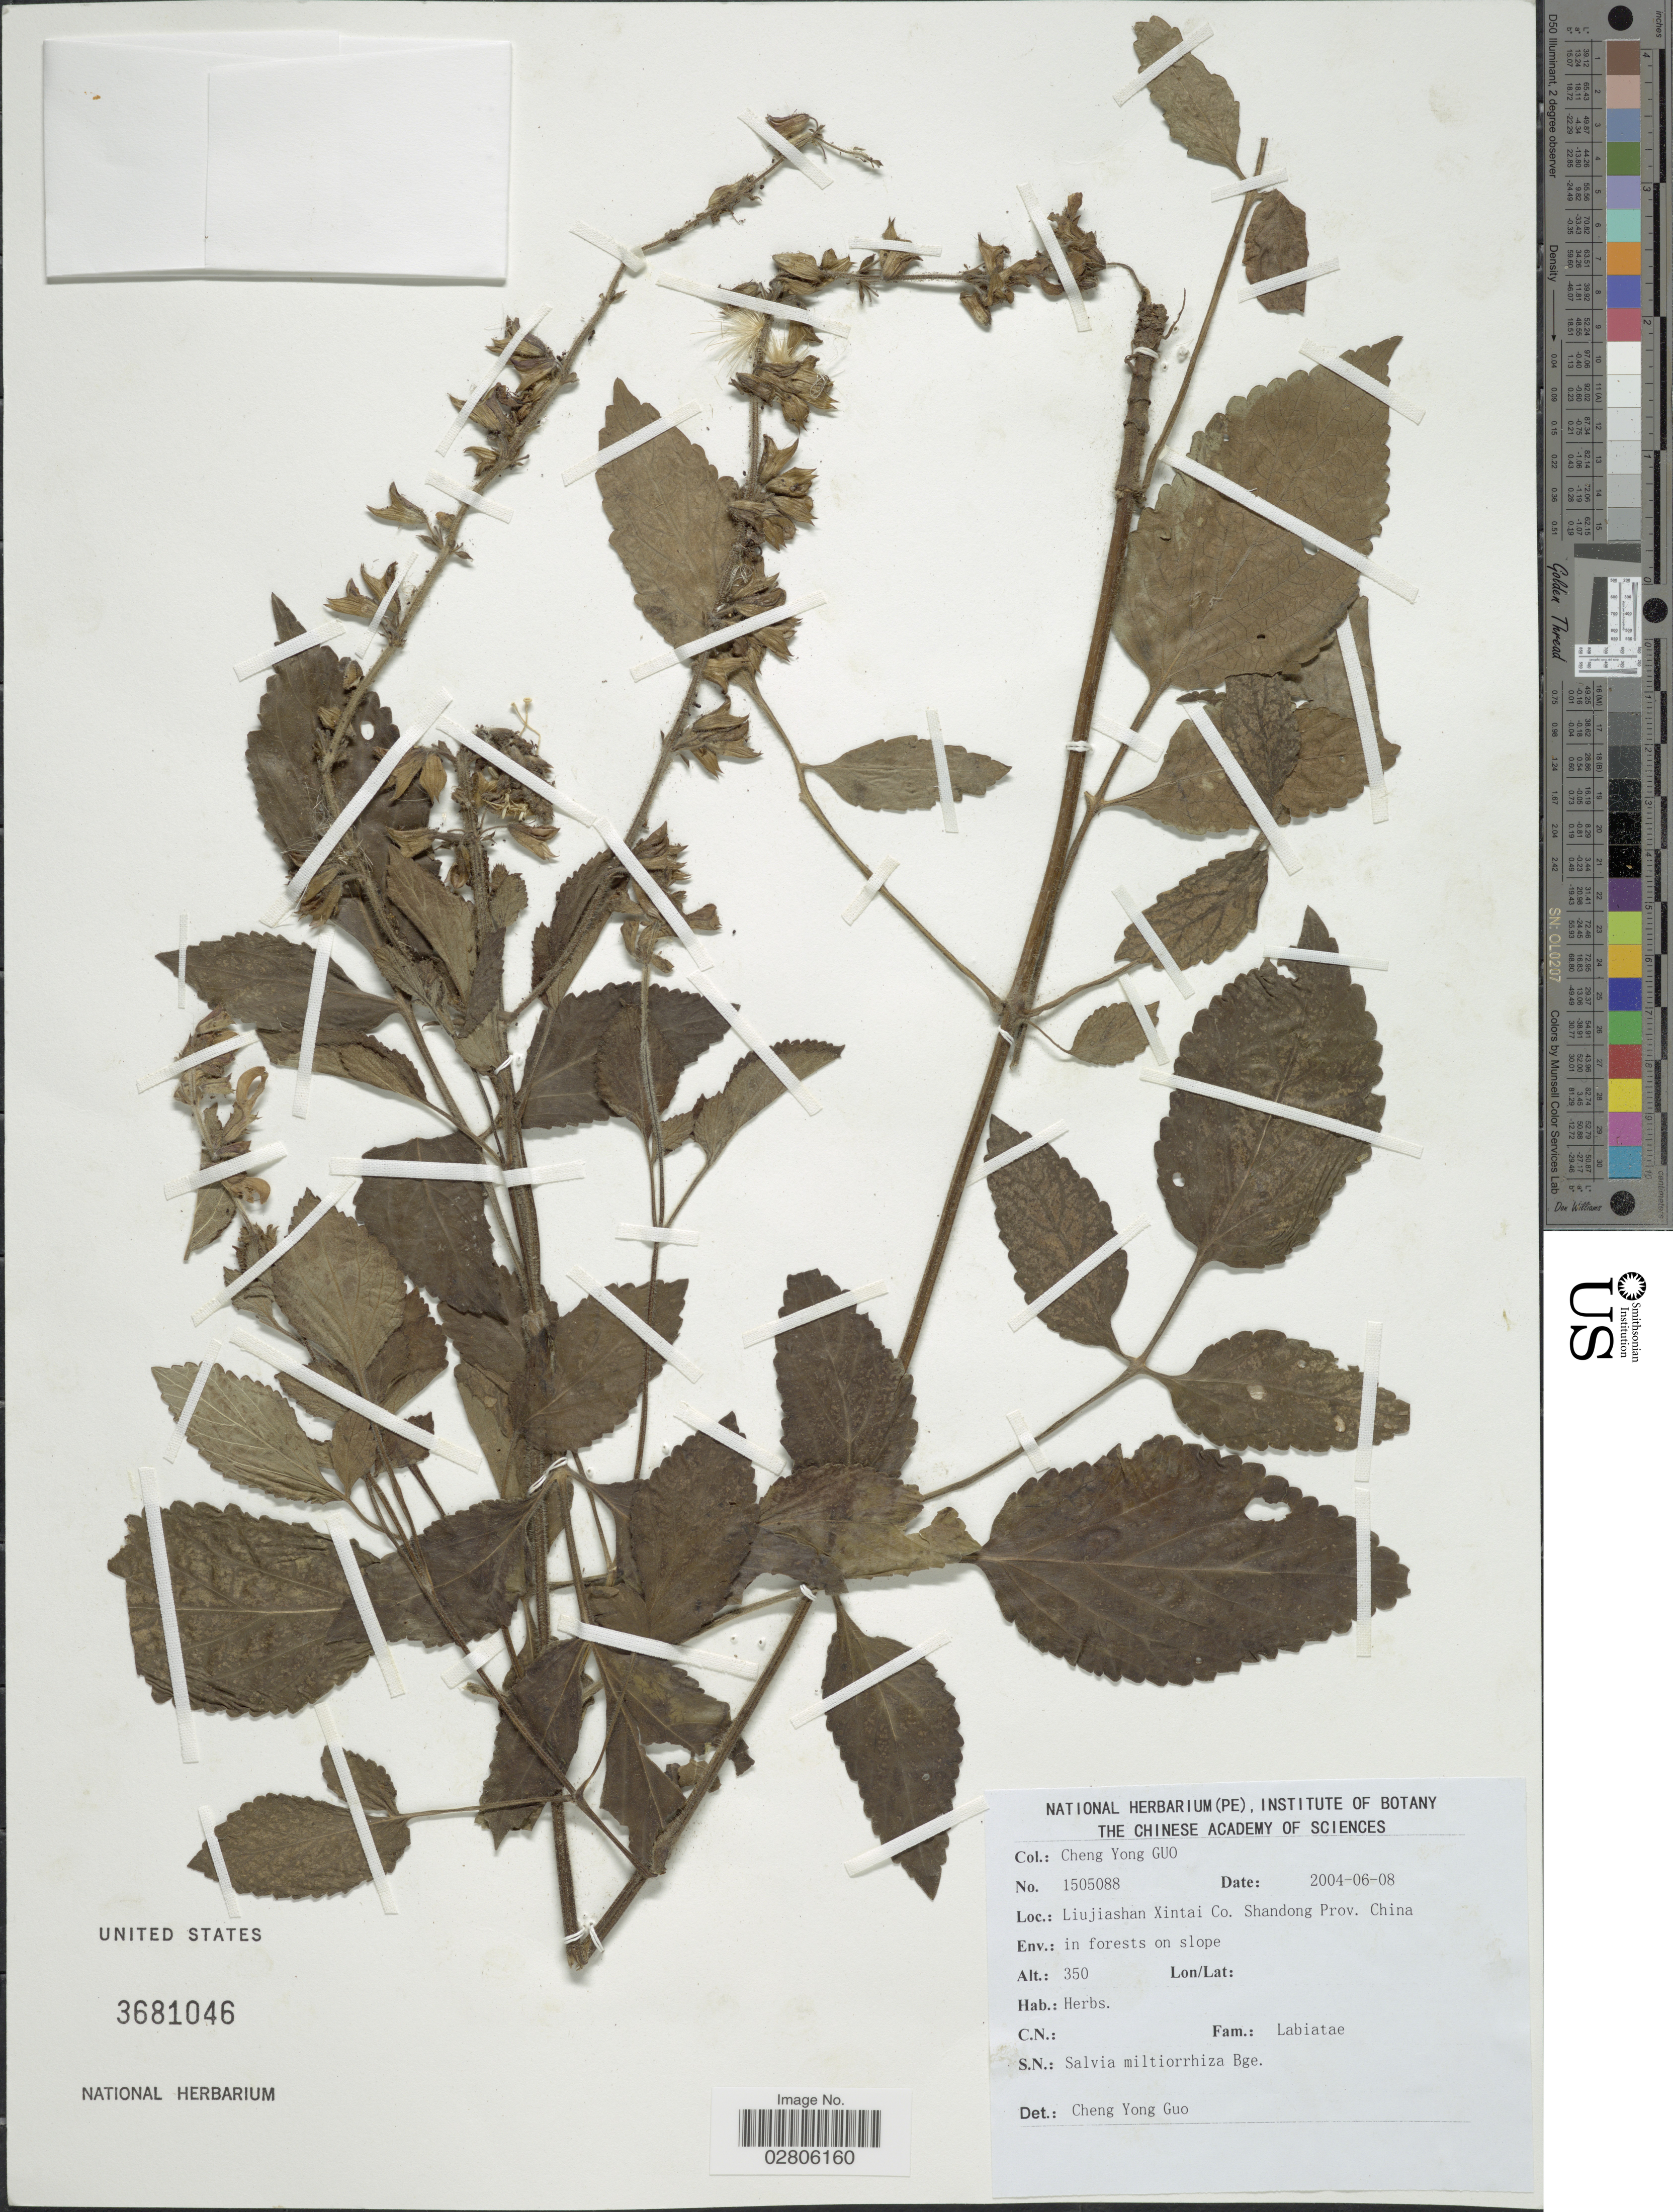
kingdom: Plantae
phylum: Tracheophyta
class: Magnoliopsida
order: Lamiales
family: Lamiaceae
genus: Salvia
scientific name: Salvia miltiorrhiza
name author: Bunge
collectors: Guo Chengyong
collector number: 1505088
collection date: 2004-06-08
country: China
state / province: Shandong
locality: Liujiashan Xintai Co.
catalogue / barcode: US 3681046